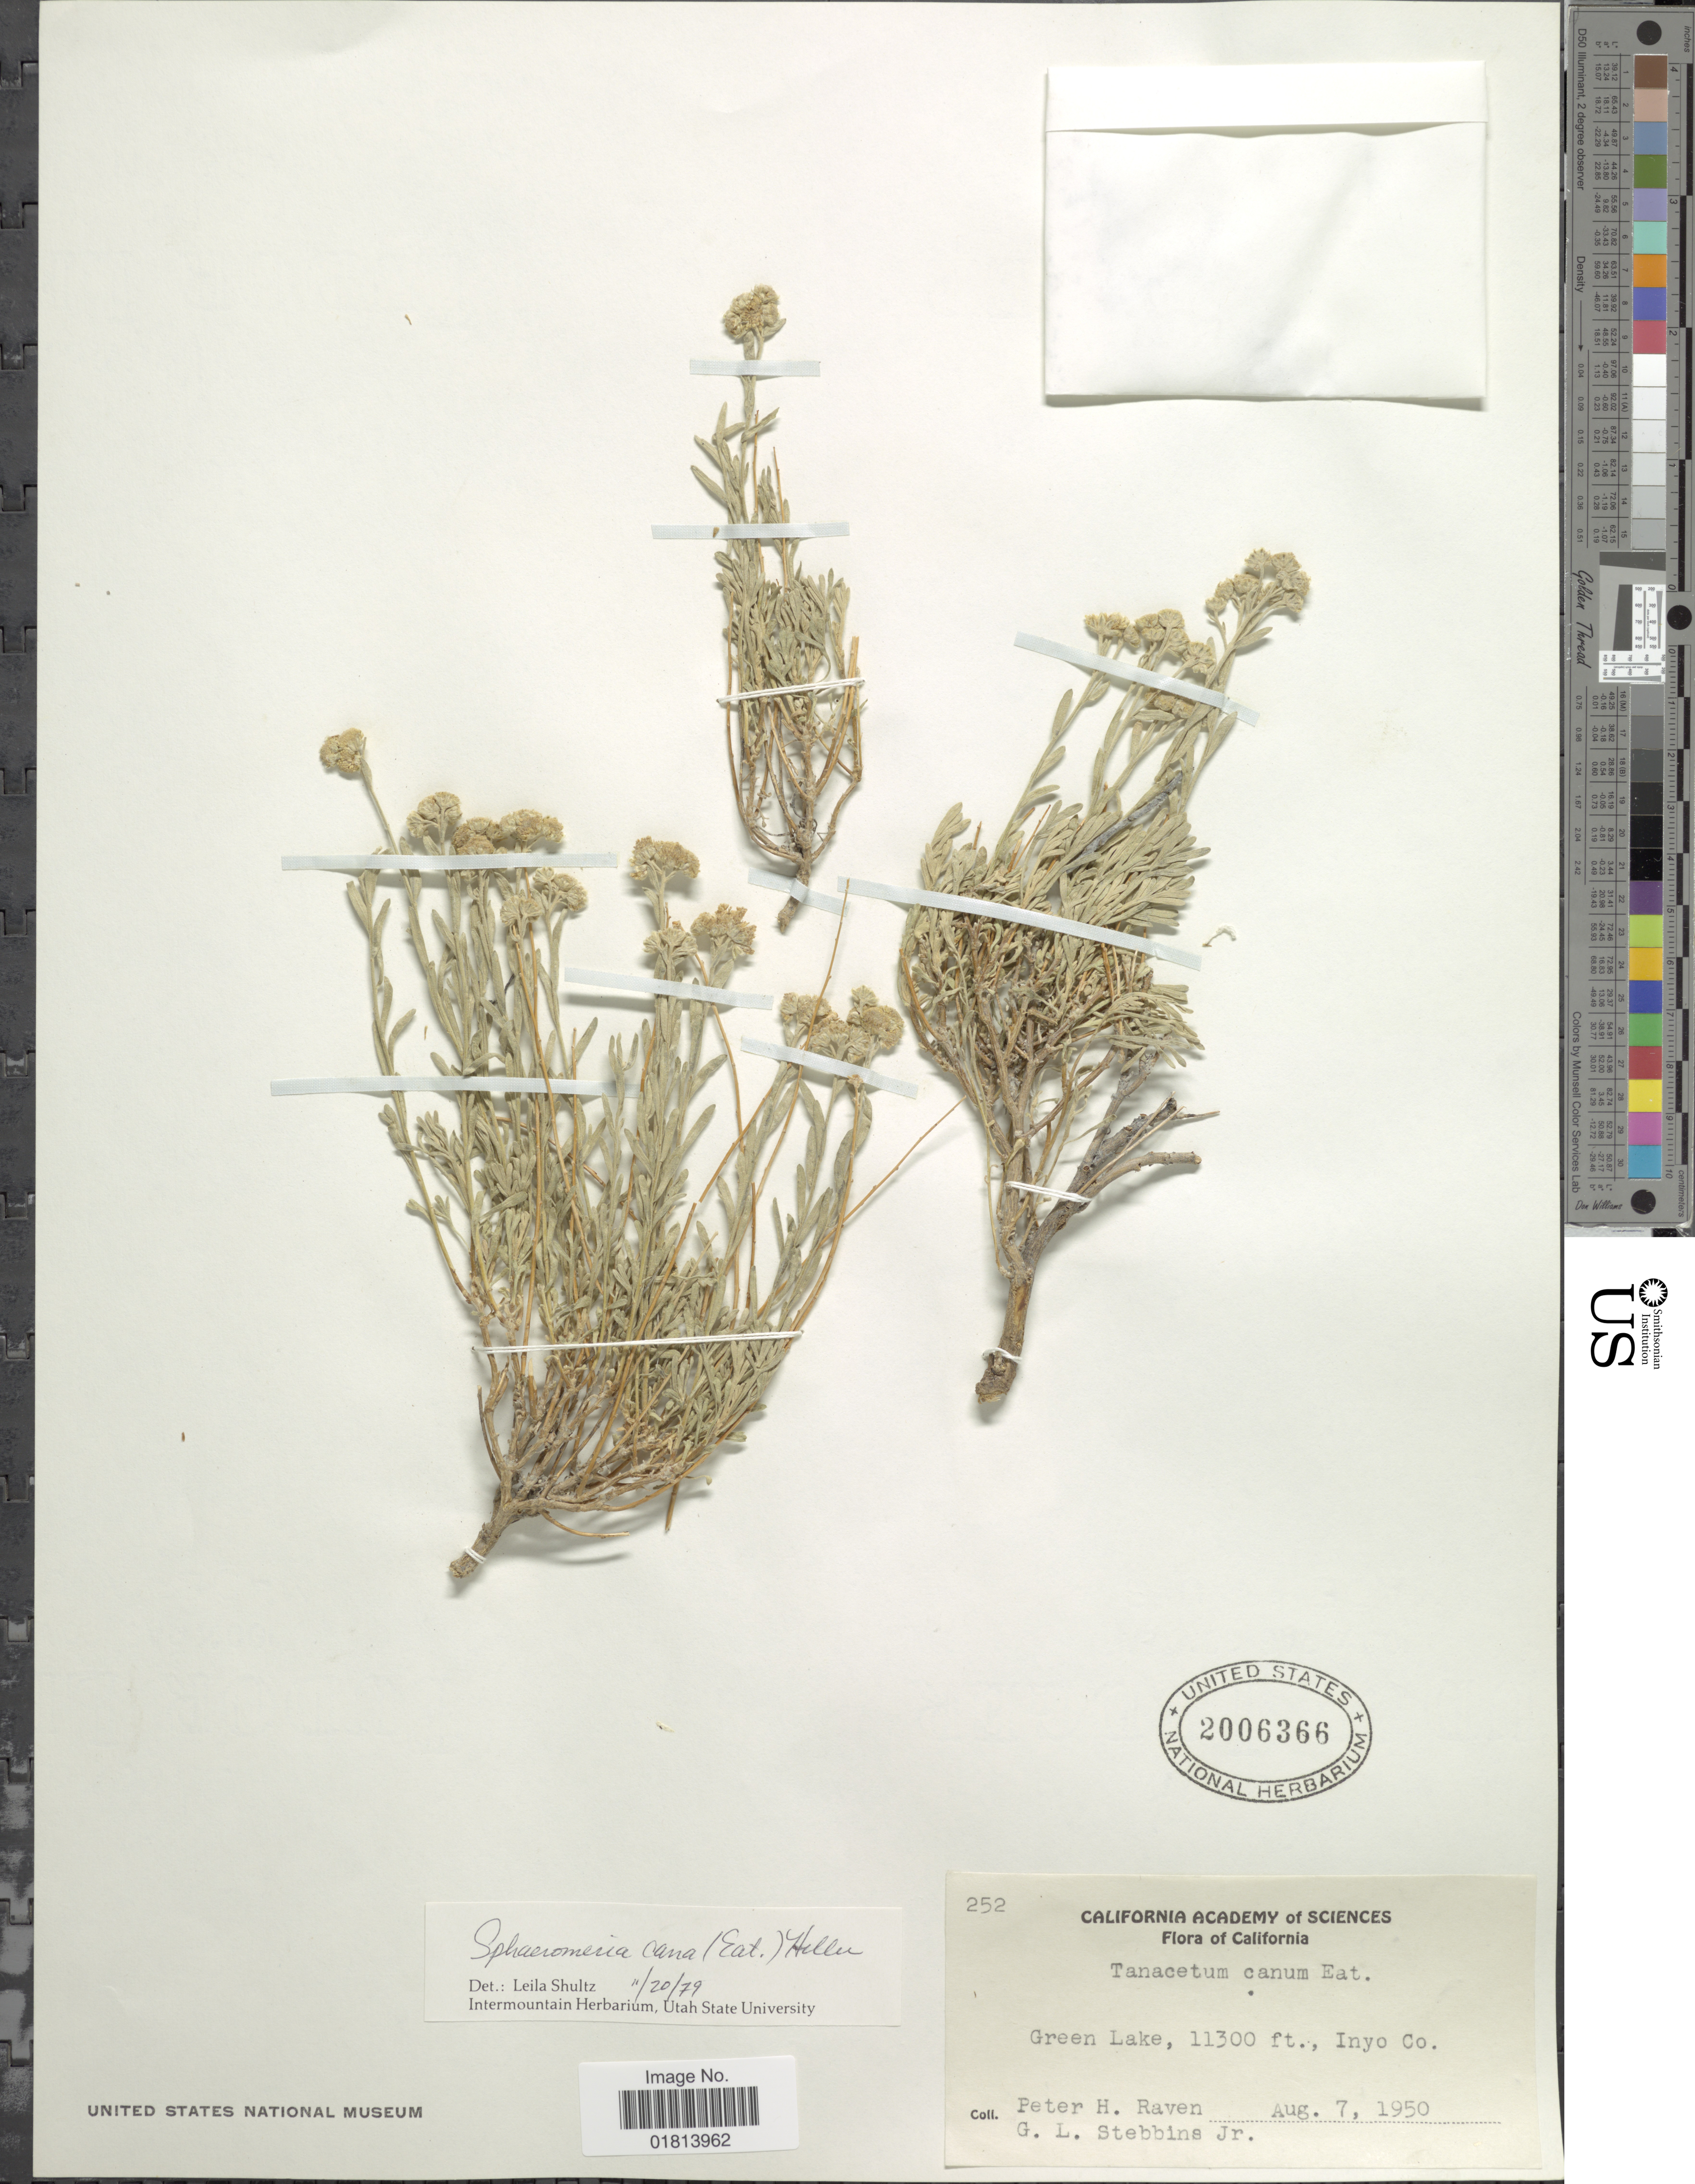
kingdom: Plantae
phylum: Tracheophyta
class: Magnoliopsida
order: Asterales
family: Asteraceae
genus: Sphaeromeria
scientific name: Sphaeromeria cana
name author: (D.C. Eaton) A. Heller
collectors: P. Raven & G. L. Stebbins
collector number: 252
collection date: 1950-08-07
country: United States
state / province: California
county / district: Inyo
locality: Green Lake, Inyo Co.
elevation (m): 3444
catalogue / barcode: US 2006366